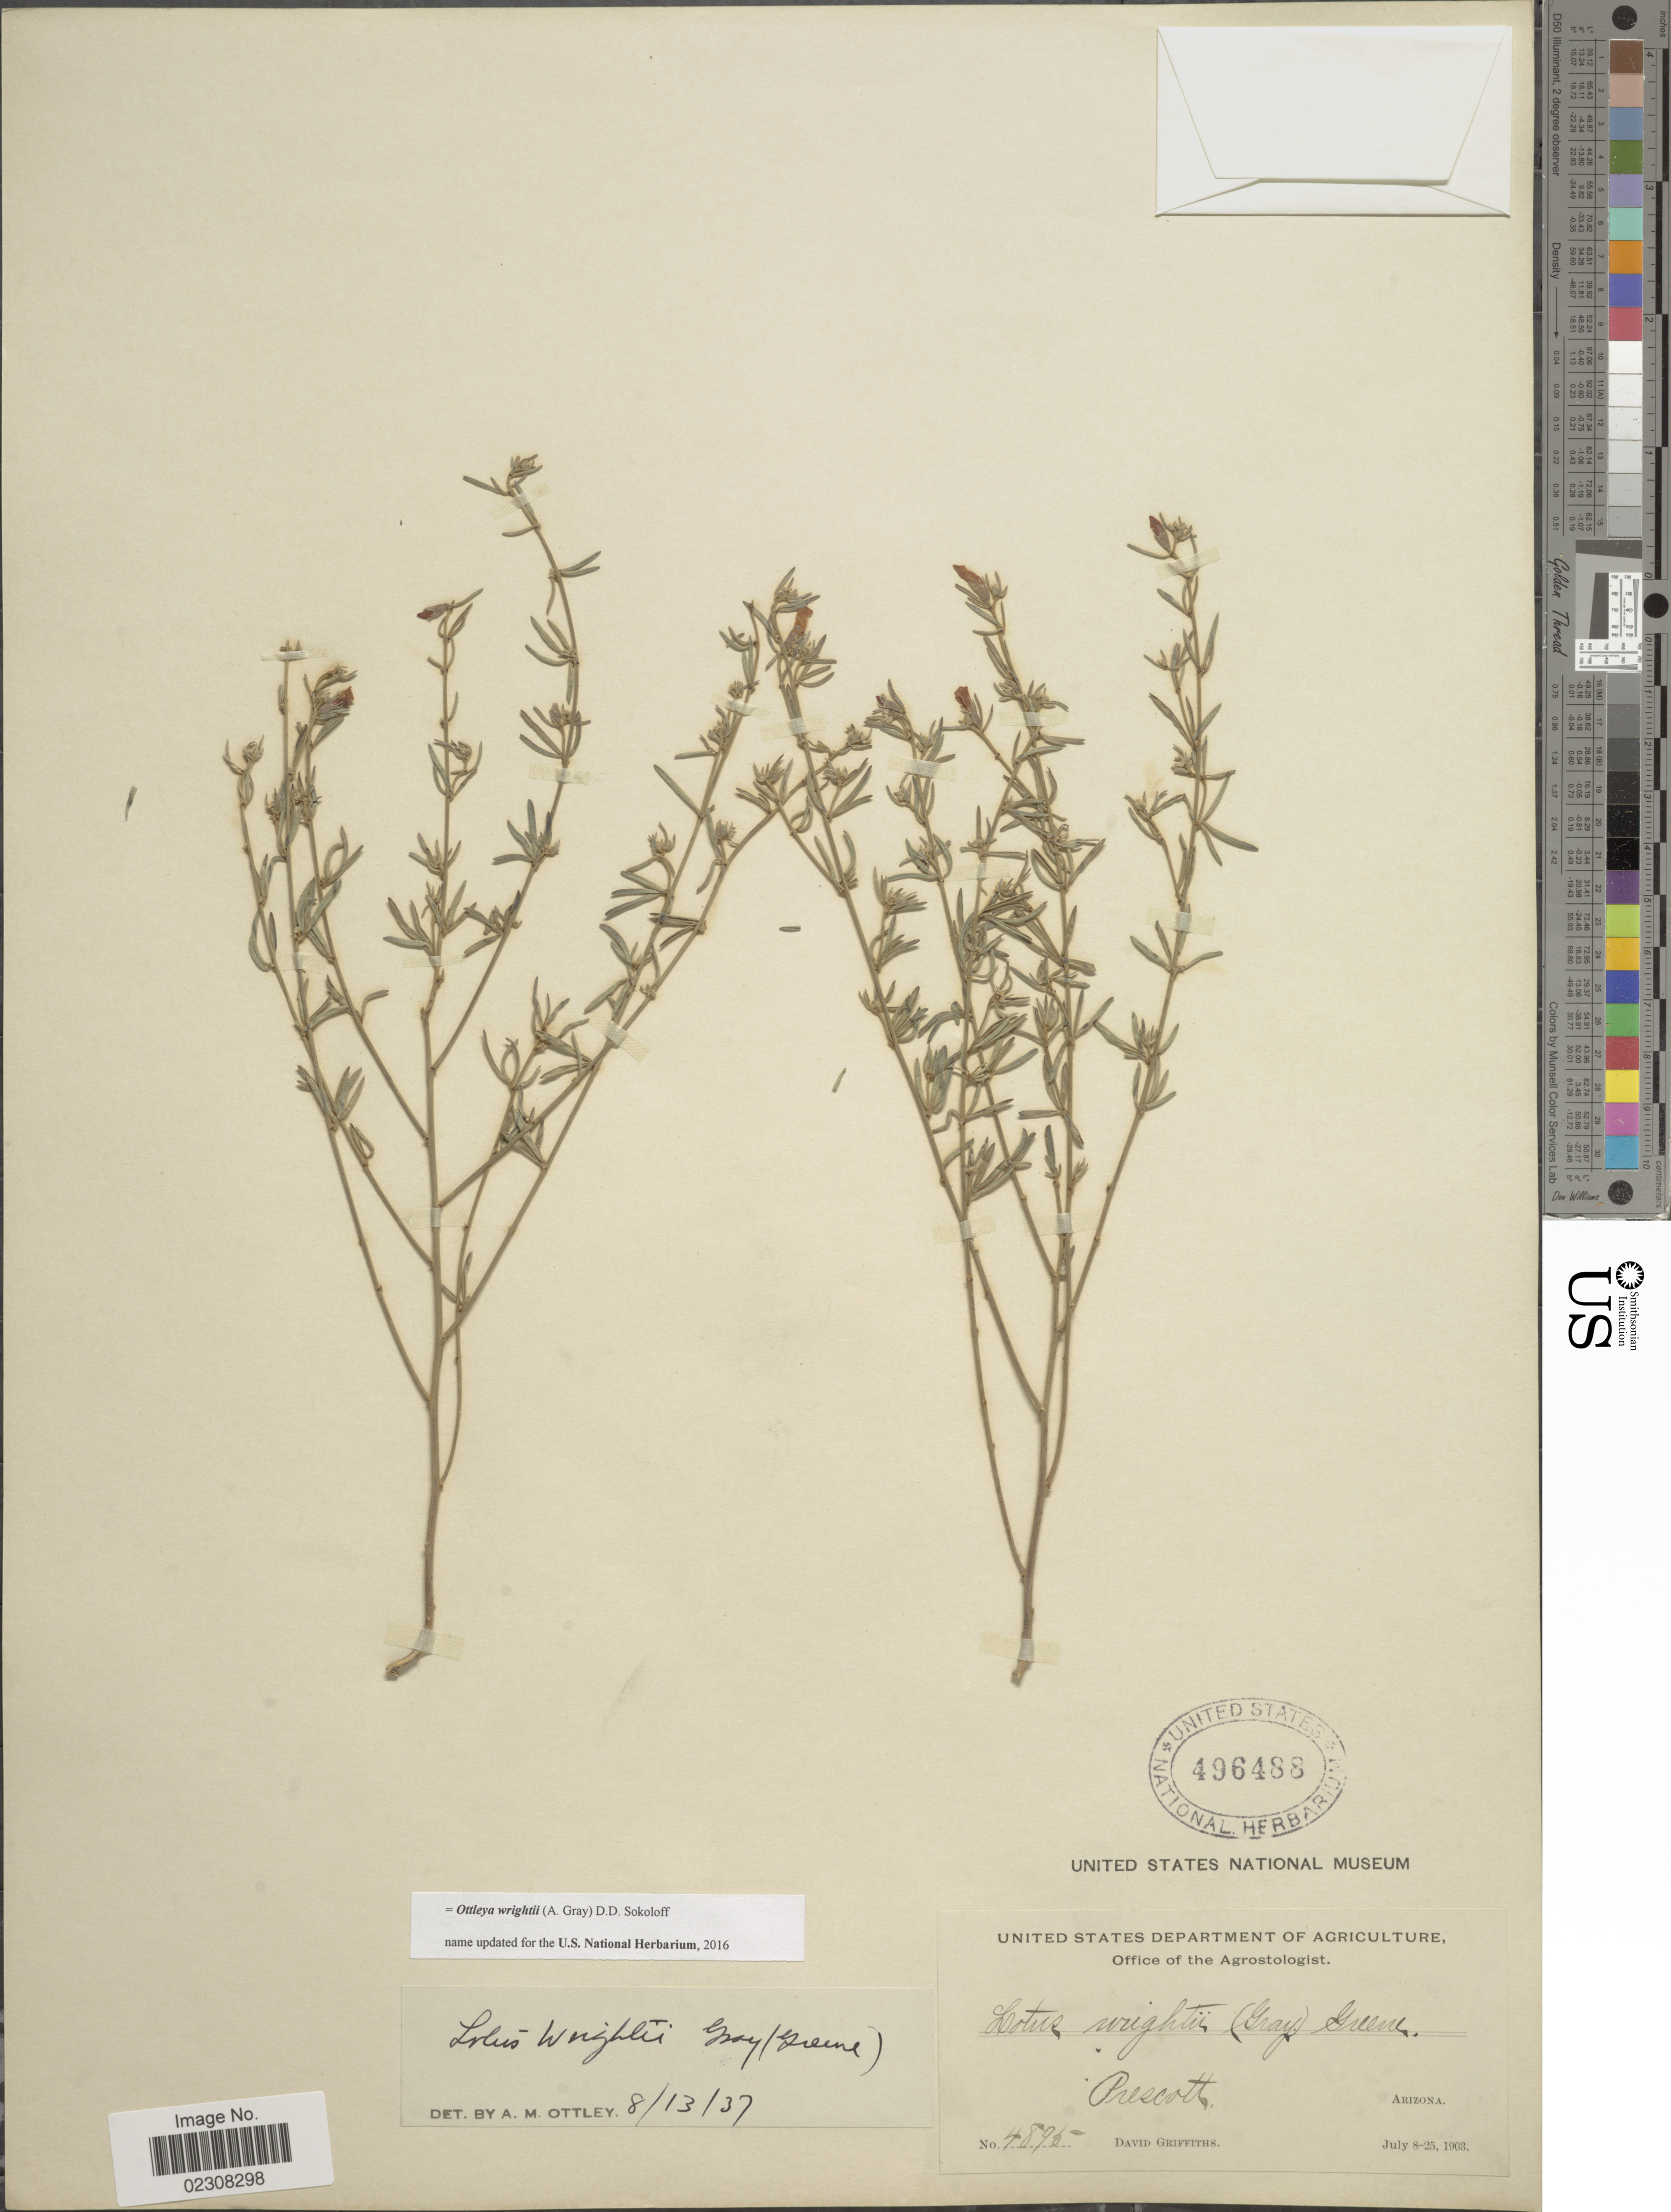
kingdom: Plantae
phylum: Tracheophyta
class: Magnoliopsida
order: Fabales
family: Fabaceae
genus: Ottleya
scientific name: Ottleya wrightii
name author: (A. Gray) D.D. Sokoloff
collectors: D. Griffiths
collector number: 4895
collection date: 1903-07-08/1903-07-25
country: United States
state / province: Arizona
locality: Prescott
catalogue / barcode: US 496488